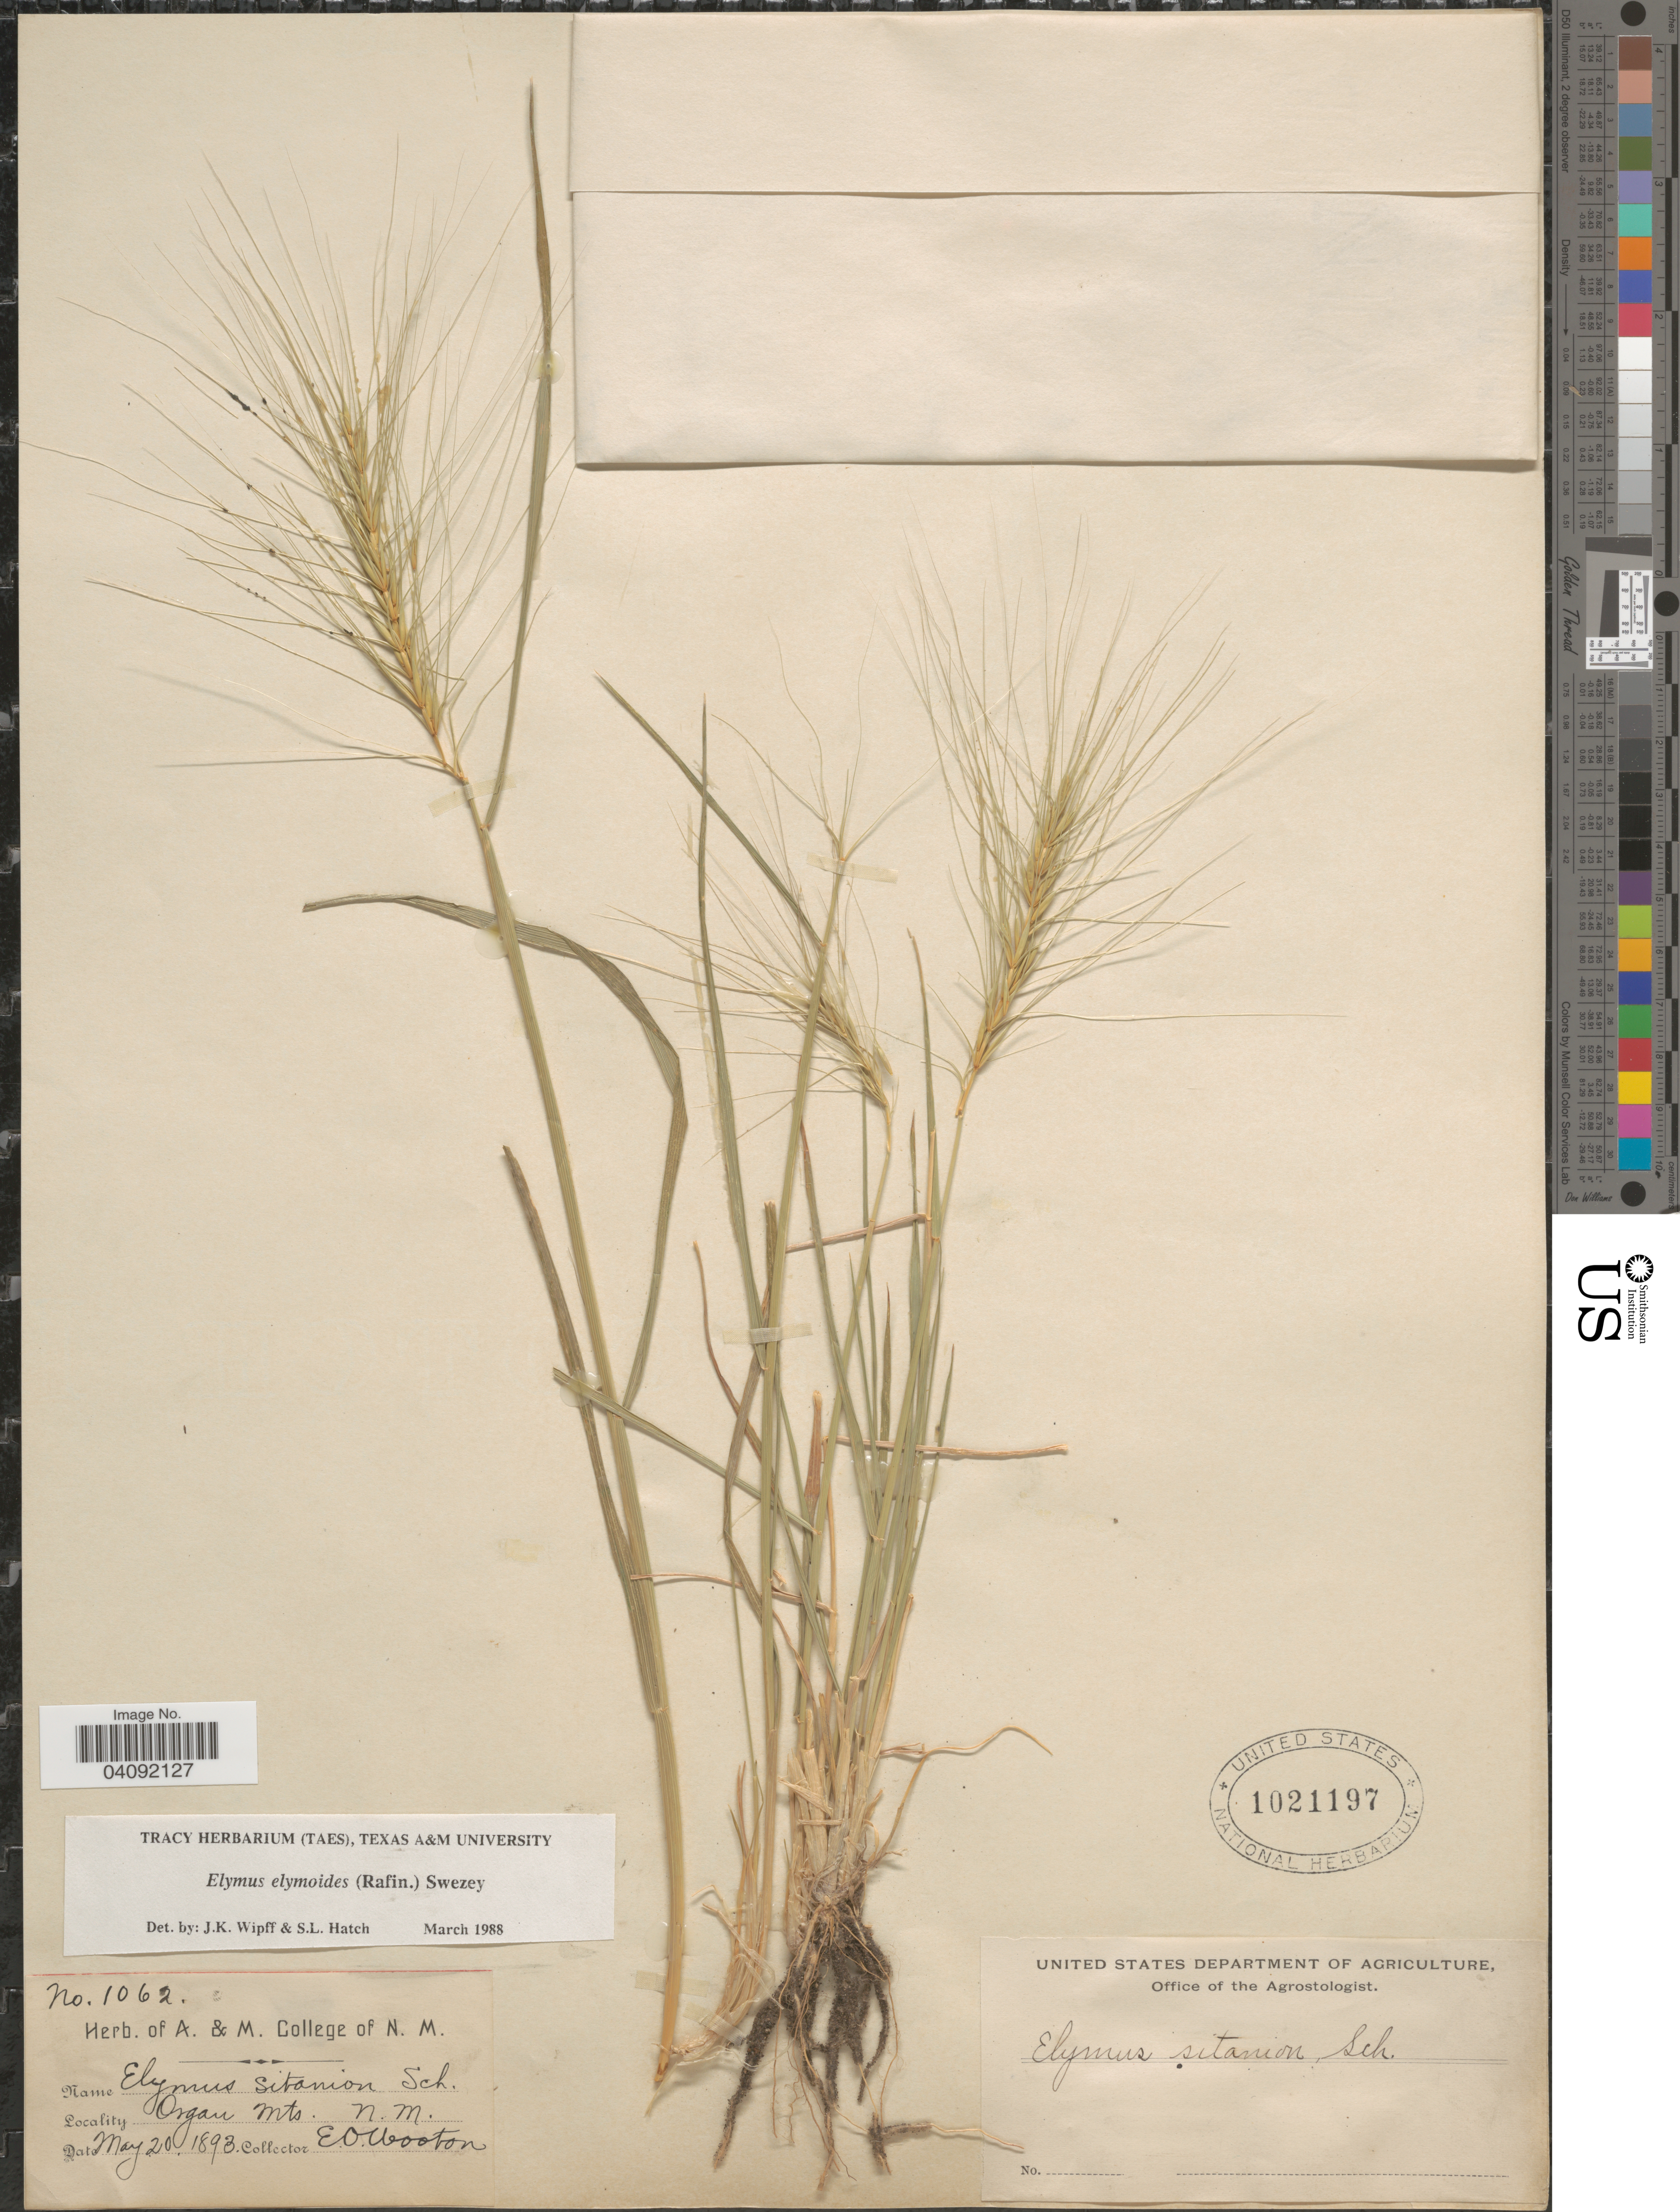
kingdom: Plantae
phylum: Tracheophyta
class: Liliopsida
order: Poales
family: Poaceae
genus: Elymus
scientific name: Elymus elymoides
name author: (Raf.) Swezey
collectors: E. O. Wooton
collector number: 1062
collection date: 1893-05-20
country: United States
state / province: New Mexico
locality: Organ Mts.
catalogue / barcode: US 1021197